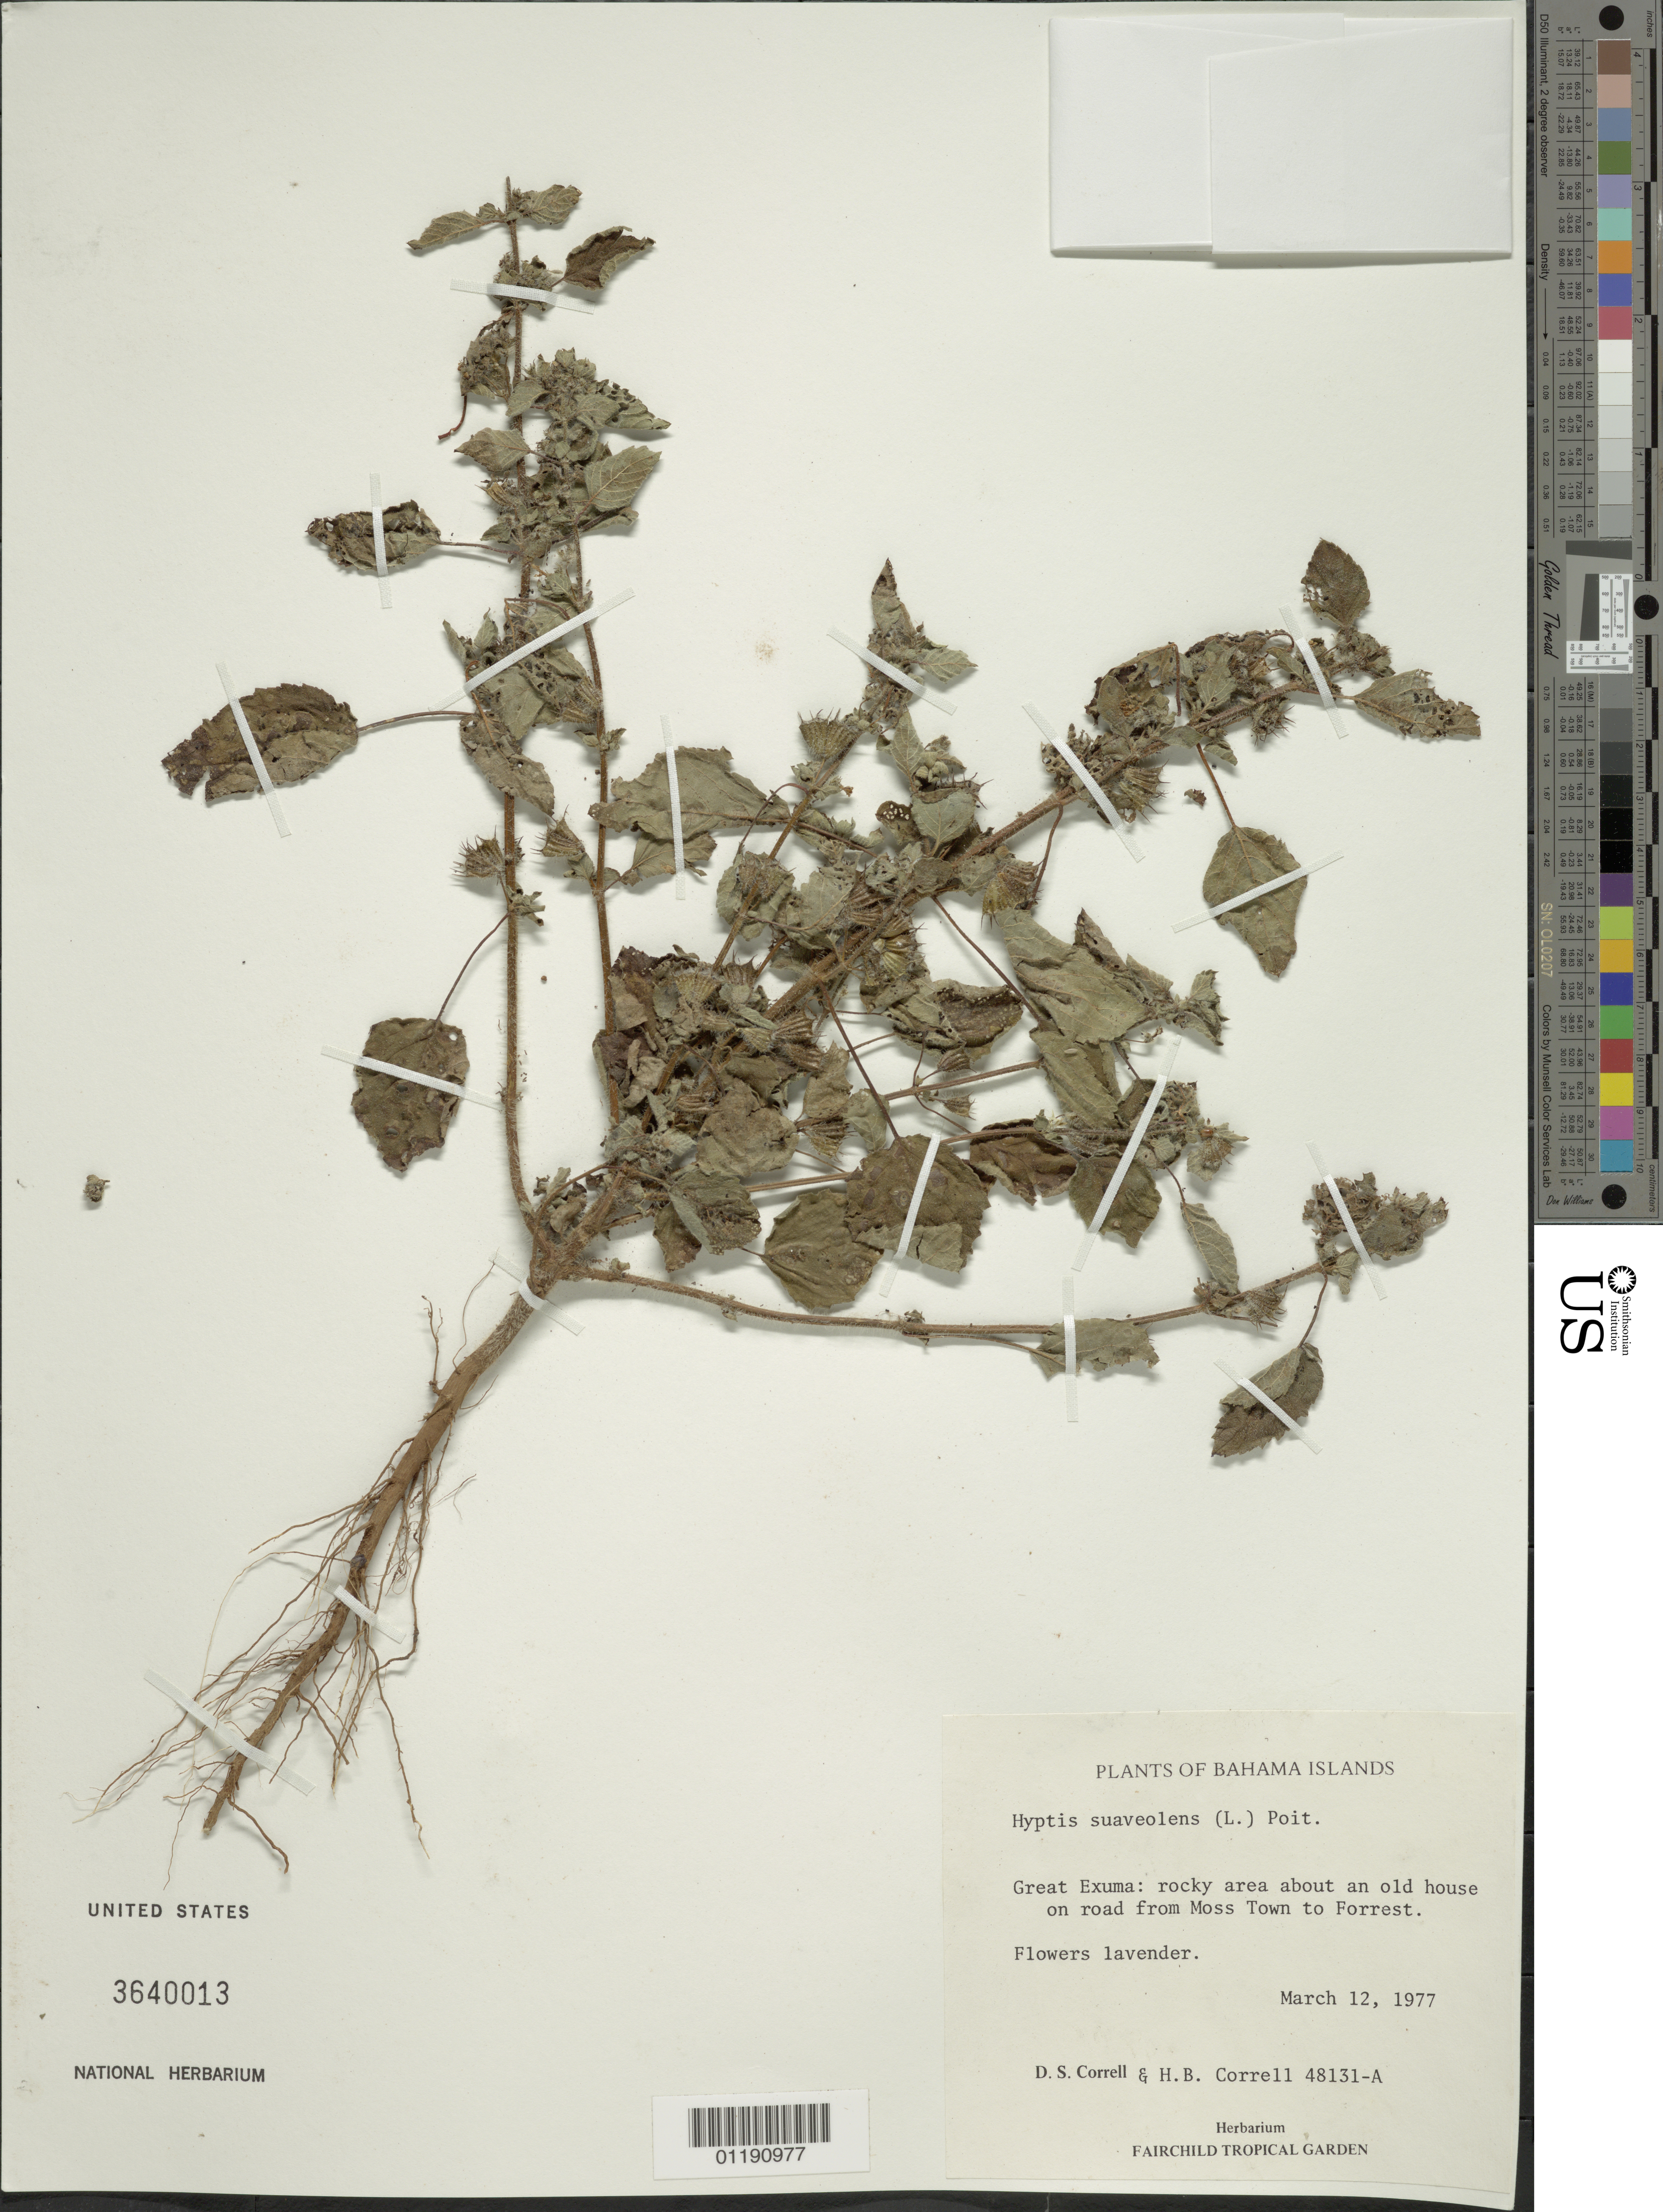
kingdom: Plantae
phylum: Tracheophyta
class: Magnoliopsida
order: Lamiales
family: Lamiaceae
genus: Hyptis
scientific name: Hyptis suaveolens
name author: (L.) Poit.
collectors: D. S. Correll & H. Correll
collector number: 48131-A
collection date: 1977-03-12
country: Bahamas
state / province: Great Exuma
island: Great Exuma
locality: Great Exuma: rocky area about an old house on road from Moss Town to Forrest.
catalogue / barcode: US 3640013